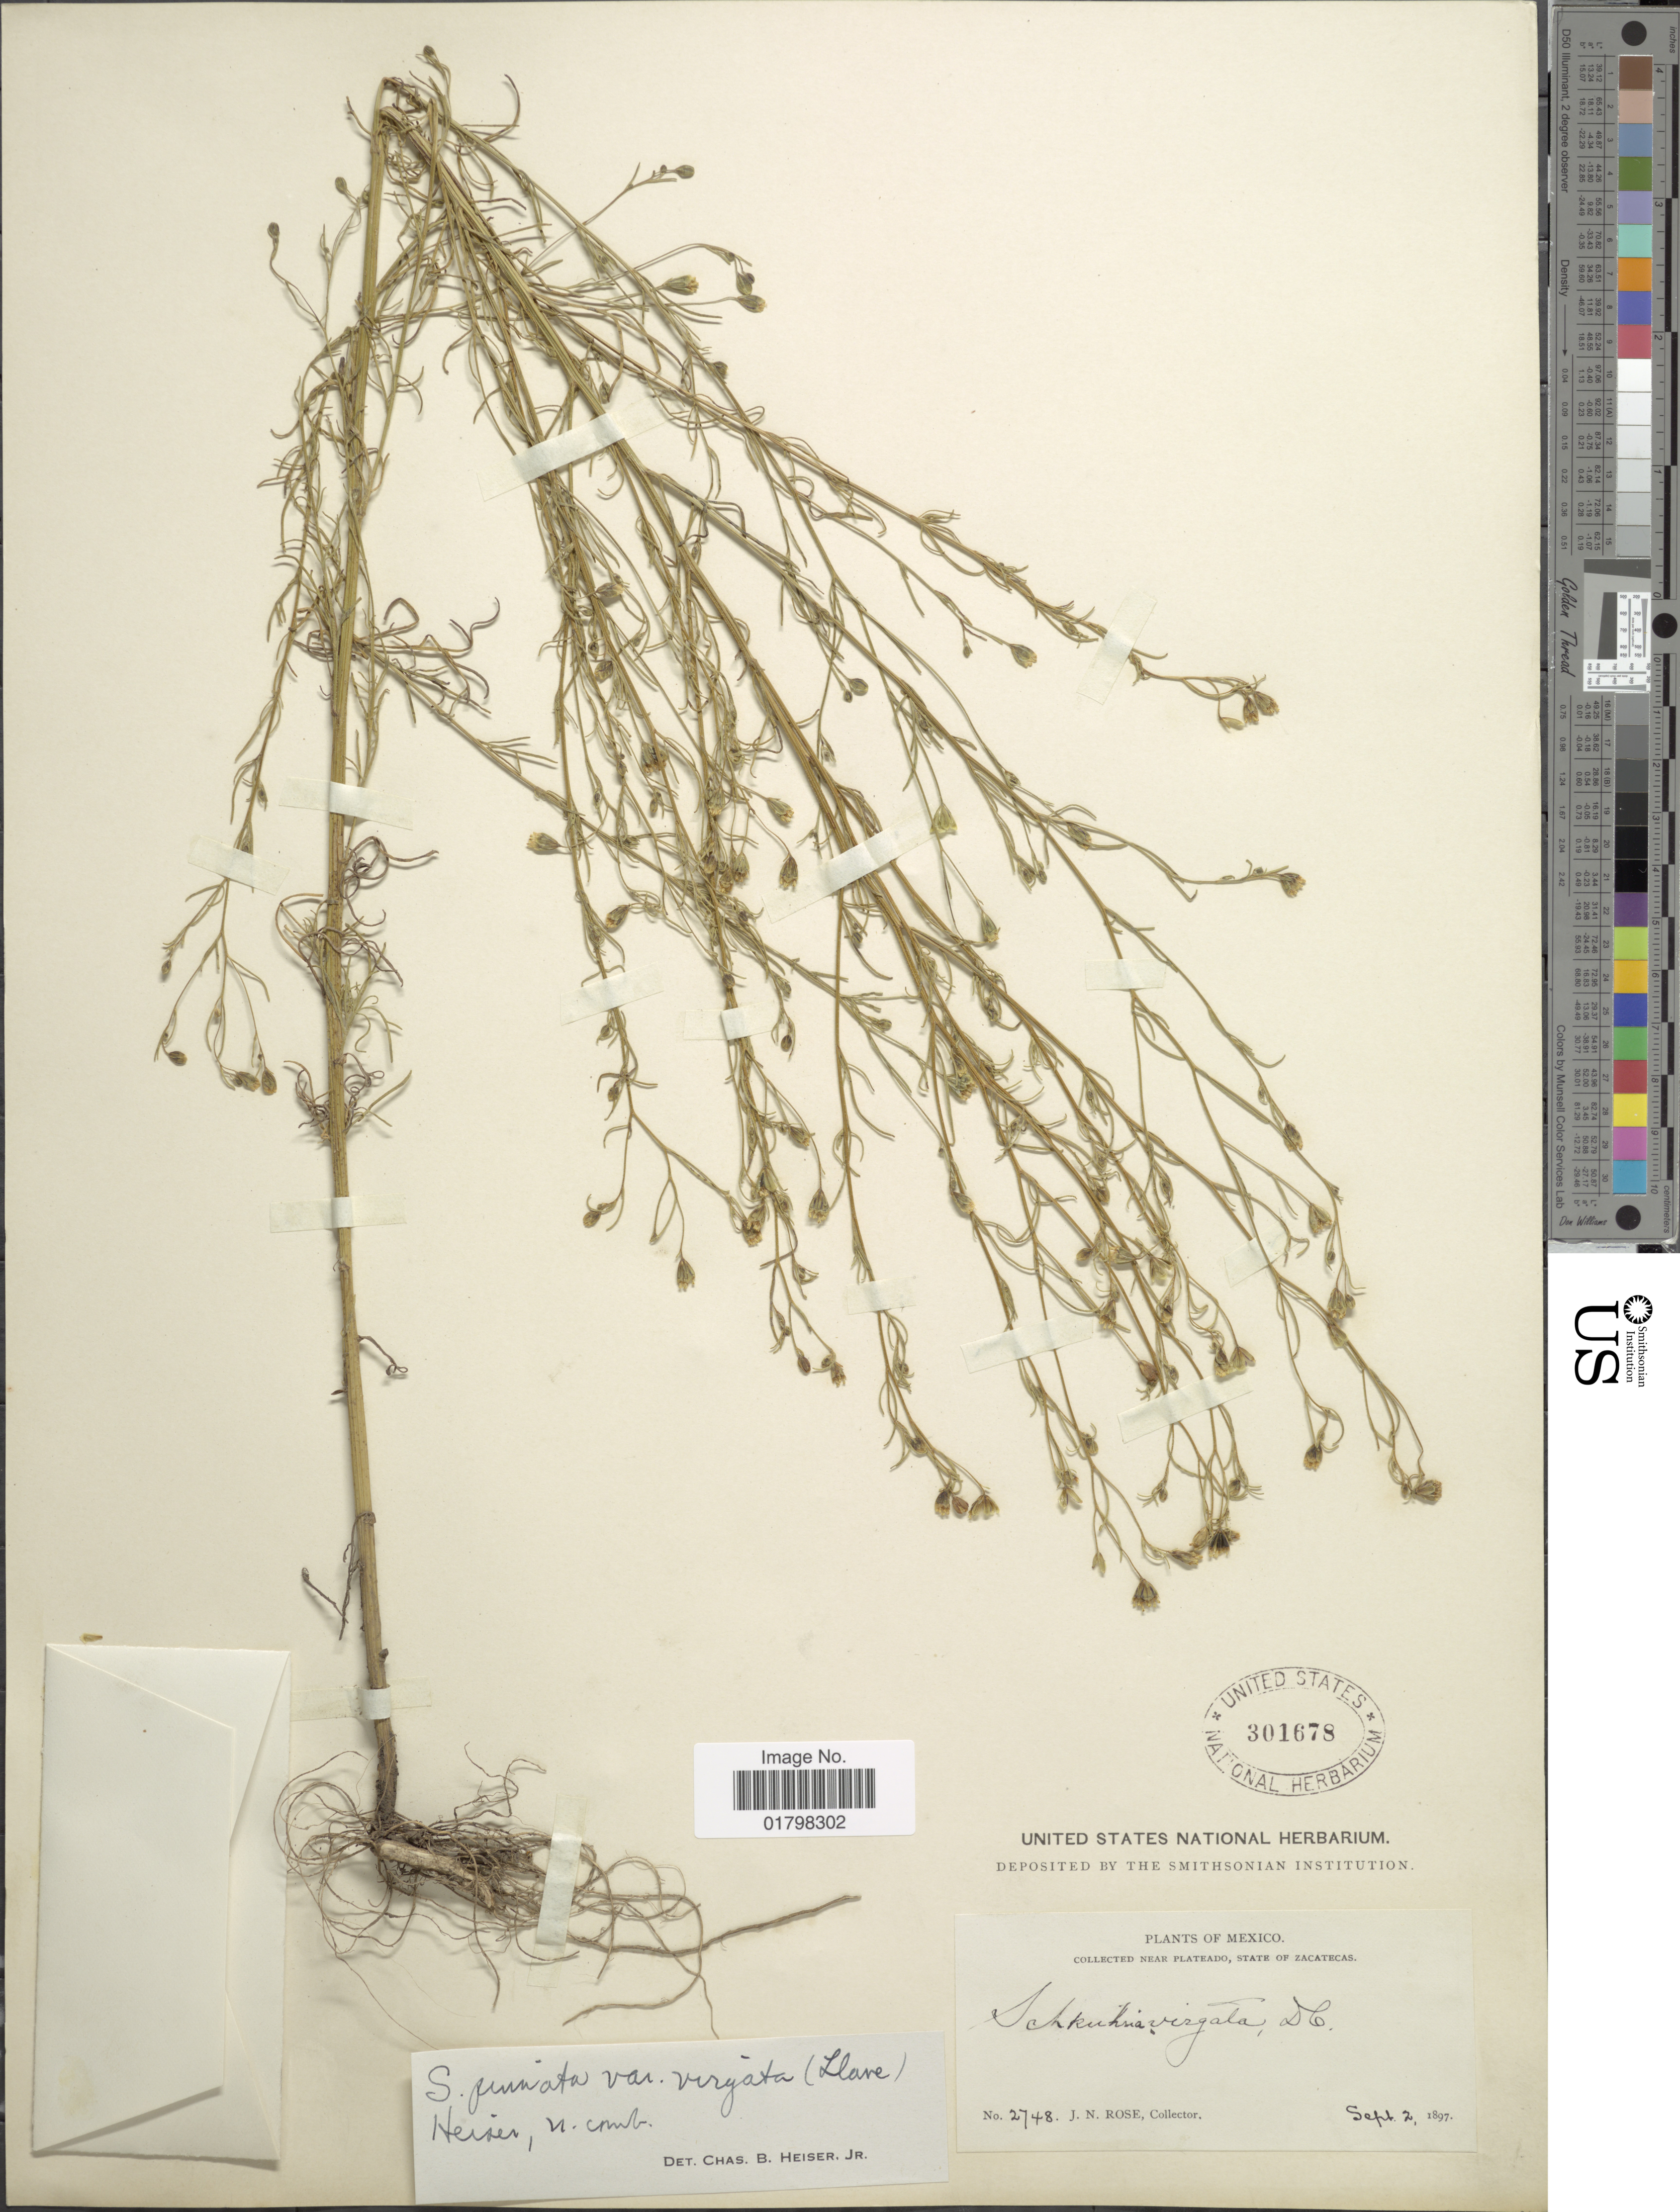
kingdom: Plantae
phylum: Tracheophyta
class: Magnoliopsida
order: Asterales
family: Asteraceae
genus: Schkuhria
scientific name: Schkuhria pinnata var. virgata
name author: (La Llave ex La Llave) Heiser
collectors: J. N. Rose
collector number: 2748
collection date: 1897-09-02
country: Mexico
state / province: Zacatecas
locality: Near Plateado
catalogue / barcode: US 301678